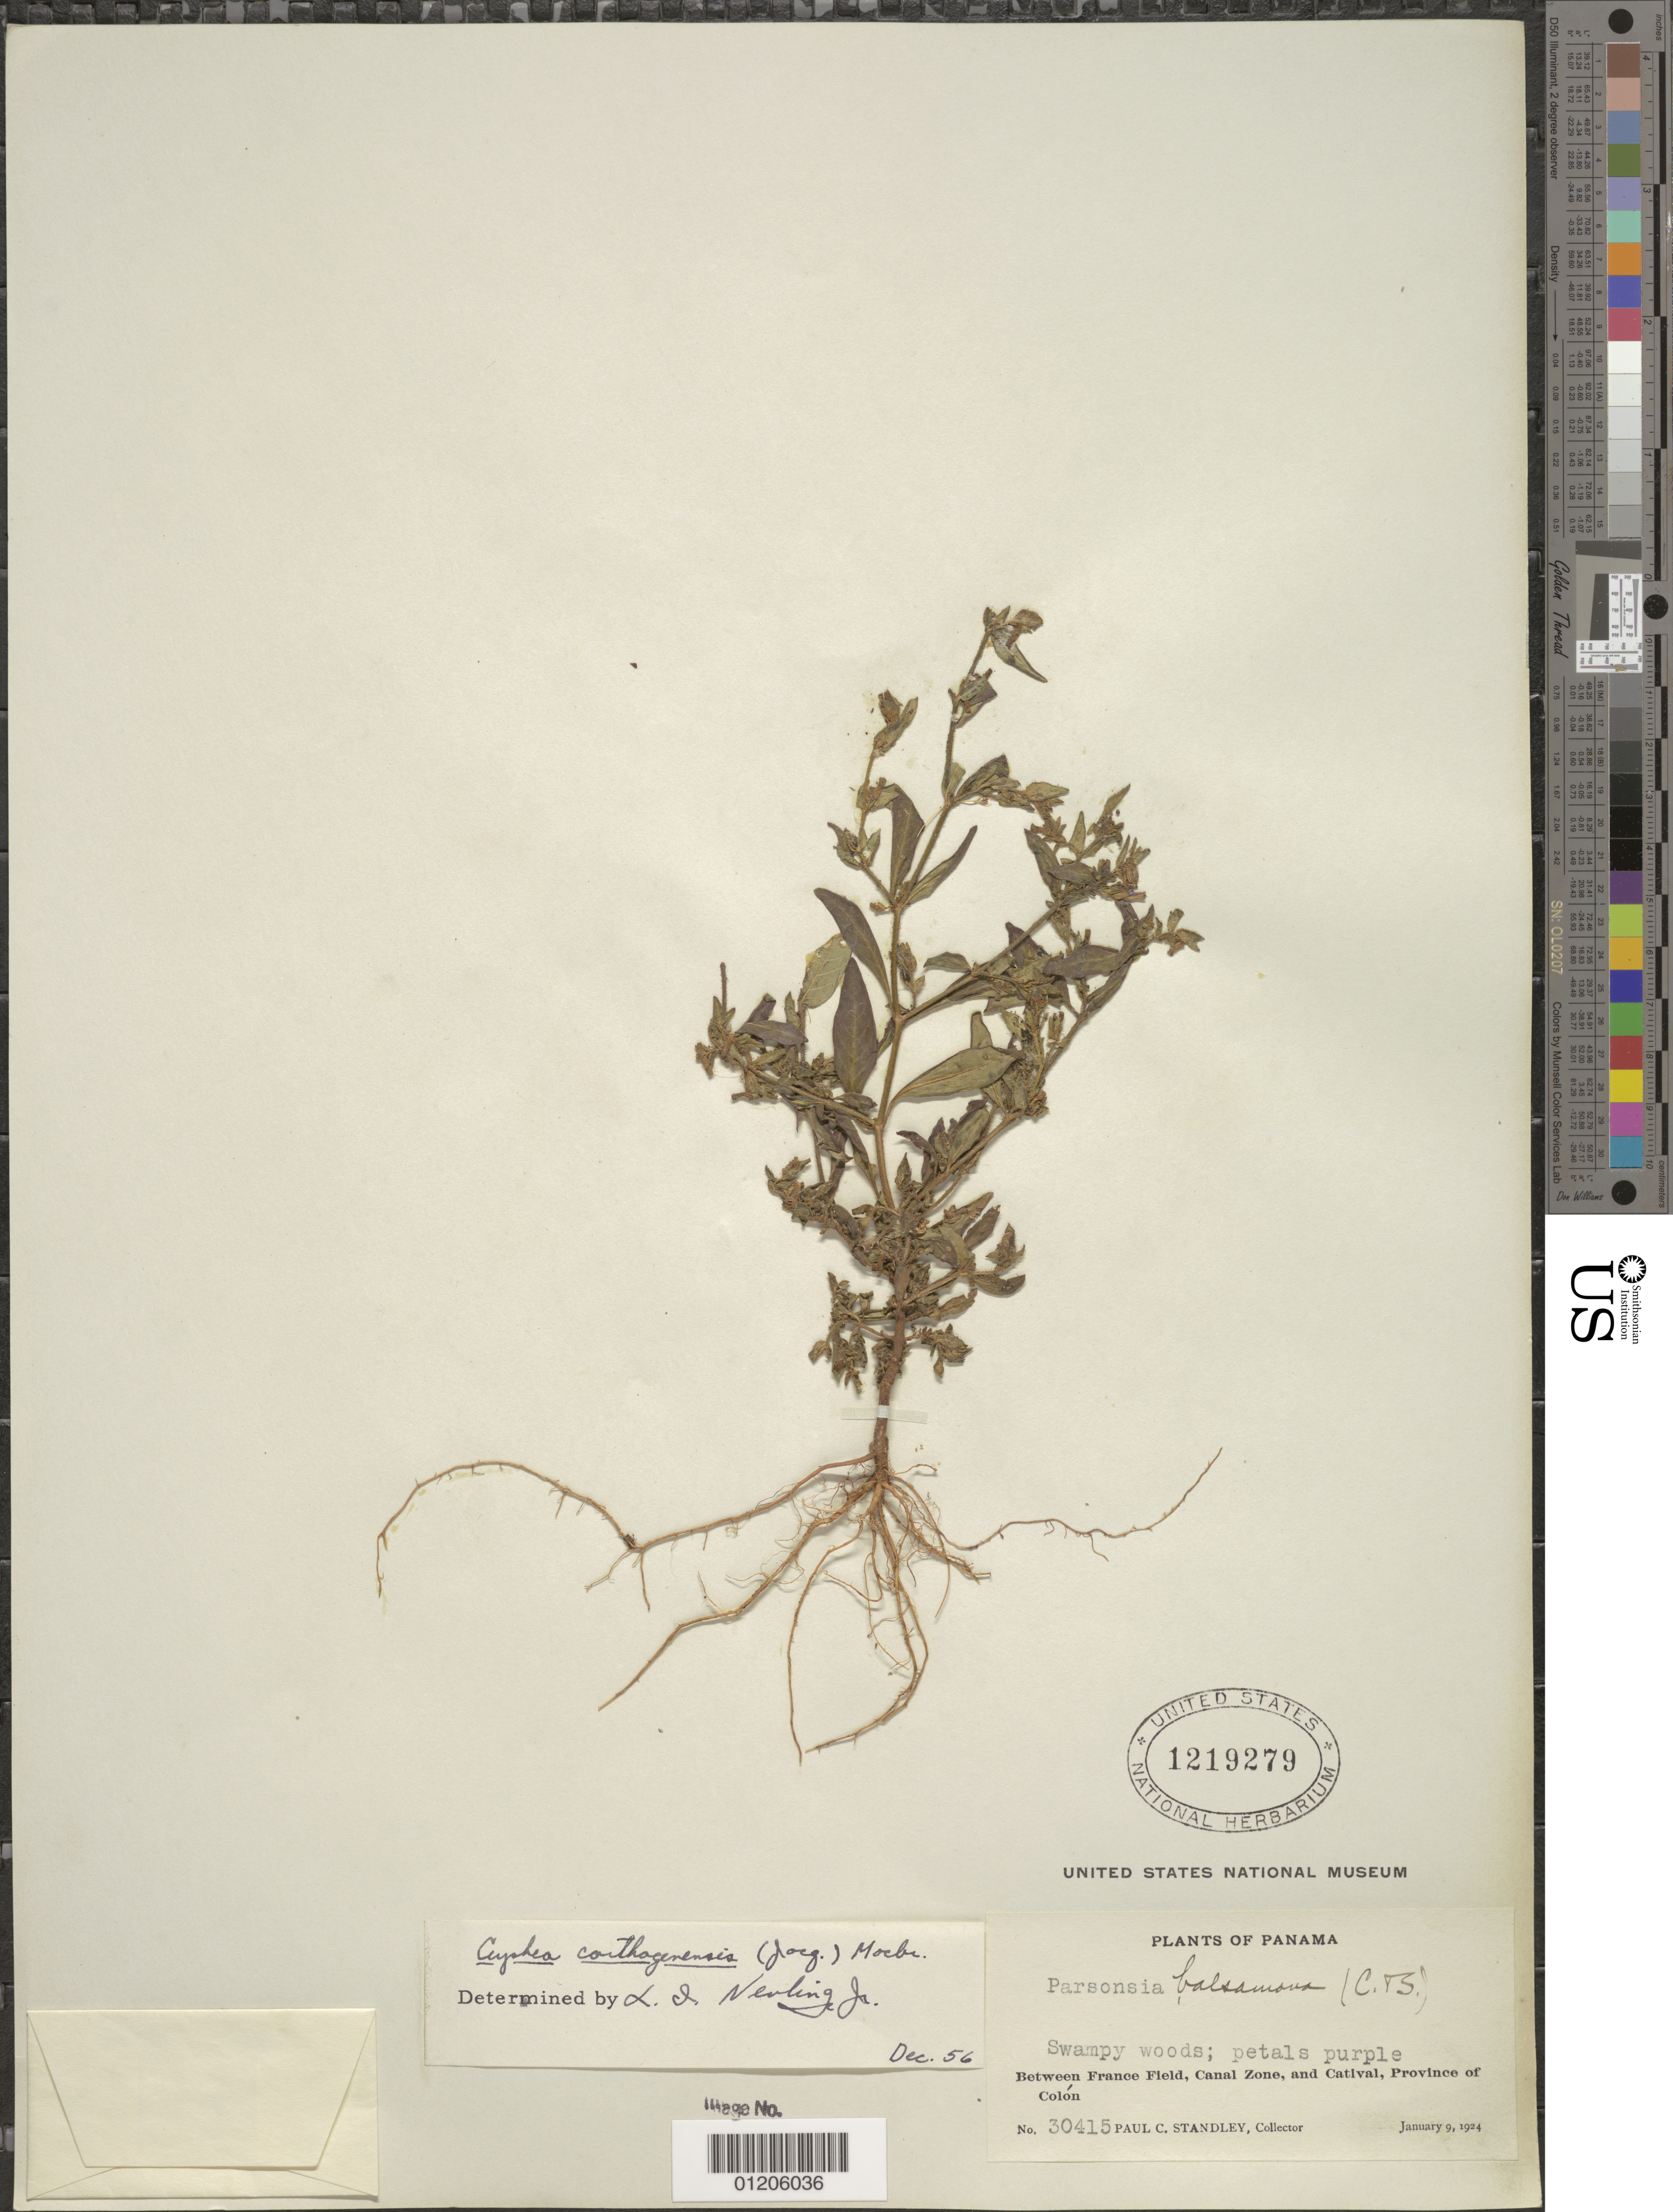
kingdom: Plantae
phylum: Tracheophyta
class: Magnoliopsida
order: Myrtales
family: Lythraceae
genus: Cuphea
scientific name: Cuphea carthagenensis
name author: (Jacq.) J.F. Macbr.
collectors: P. C. Standley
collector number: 30415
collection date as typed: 09 Jan 1924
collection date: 1924-01-09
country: Panama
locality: Between France Field, Canal Zone, and Catival, Province of Colón.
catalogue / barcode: US 1219279